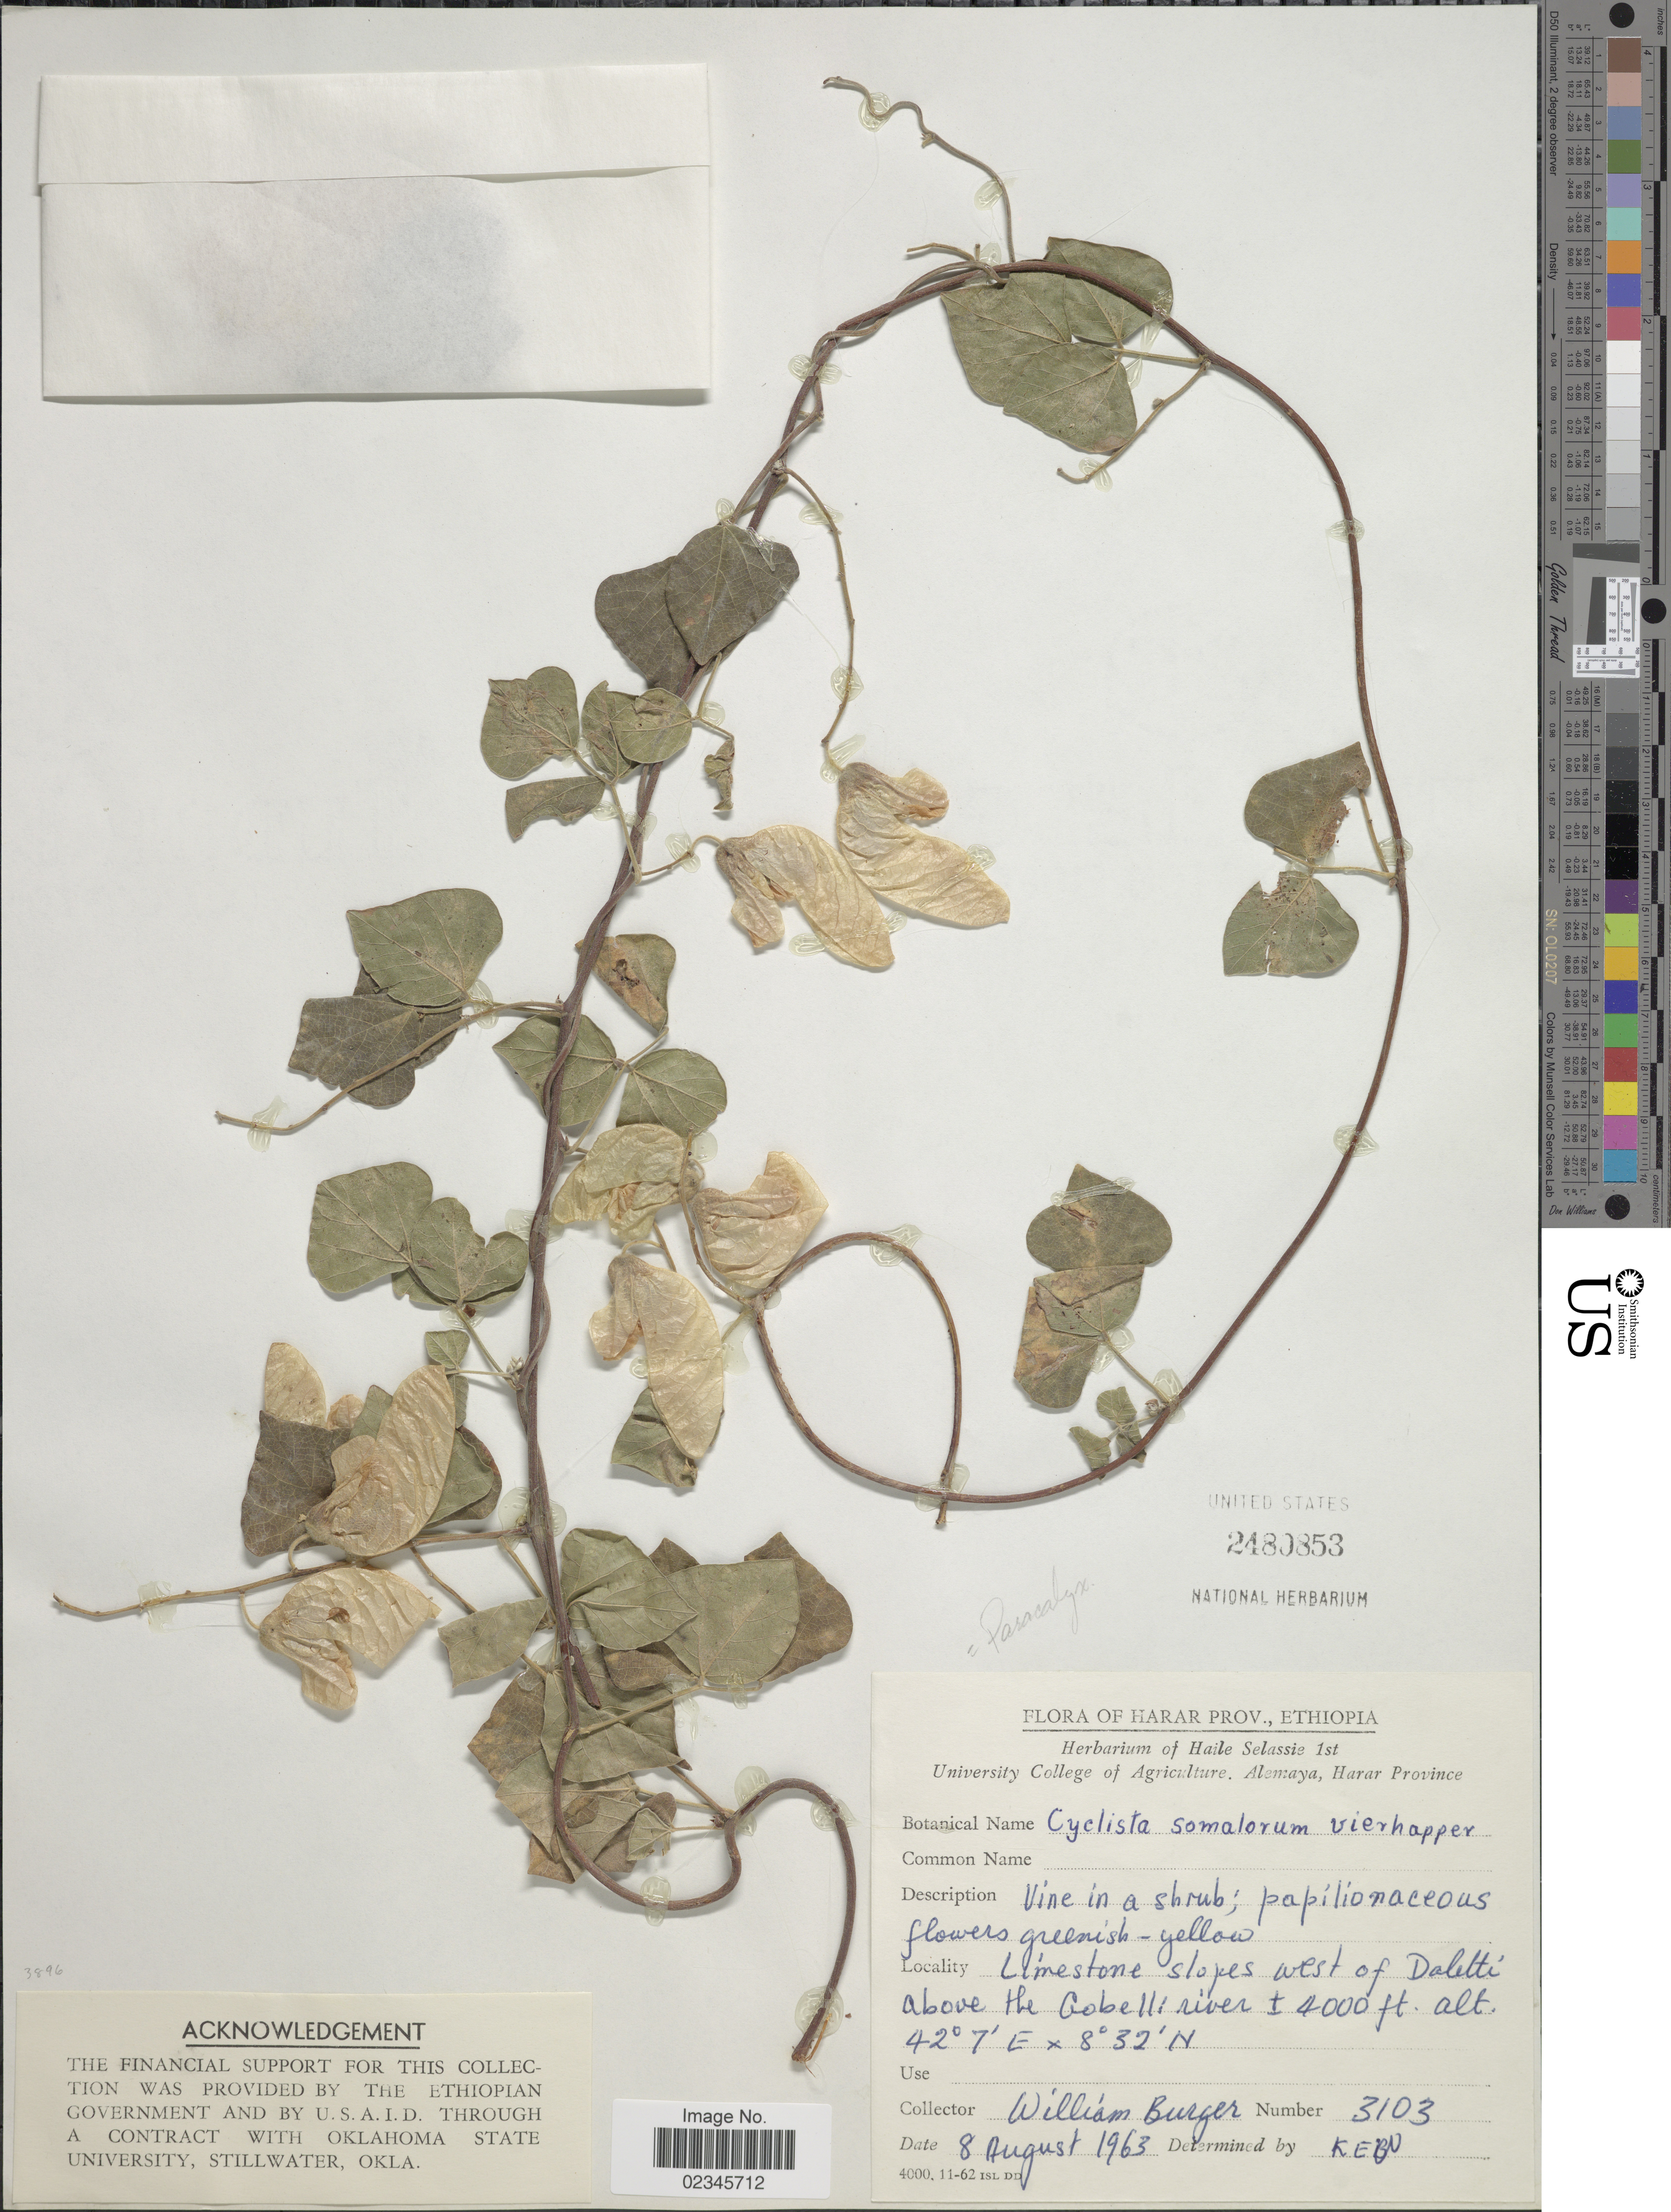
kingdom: Plantae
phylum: Tracheophyta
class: Magnoliopsida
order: Fabales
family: Fabaceae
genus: Paracalyx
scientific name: Paracalyx somalorum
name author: (Vierh.) Ali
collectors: W. Burger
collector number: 3103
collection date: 1963-08-08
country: Ethiopia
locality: Harar Prov., limestone slopes west of Daletti [interpreted] above the Cobelli river.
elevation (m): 1219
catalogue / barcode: US 2480853